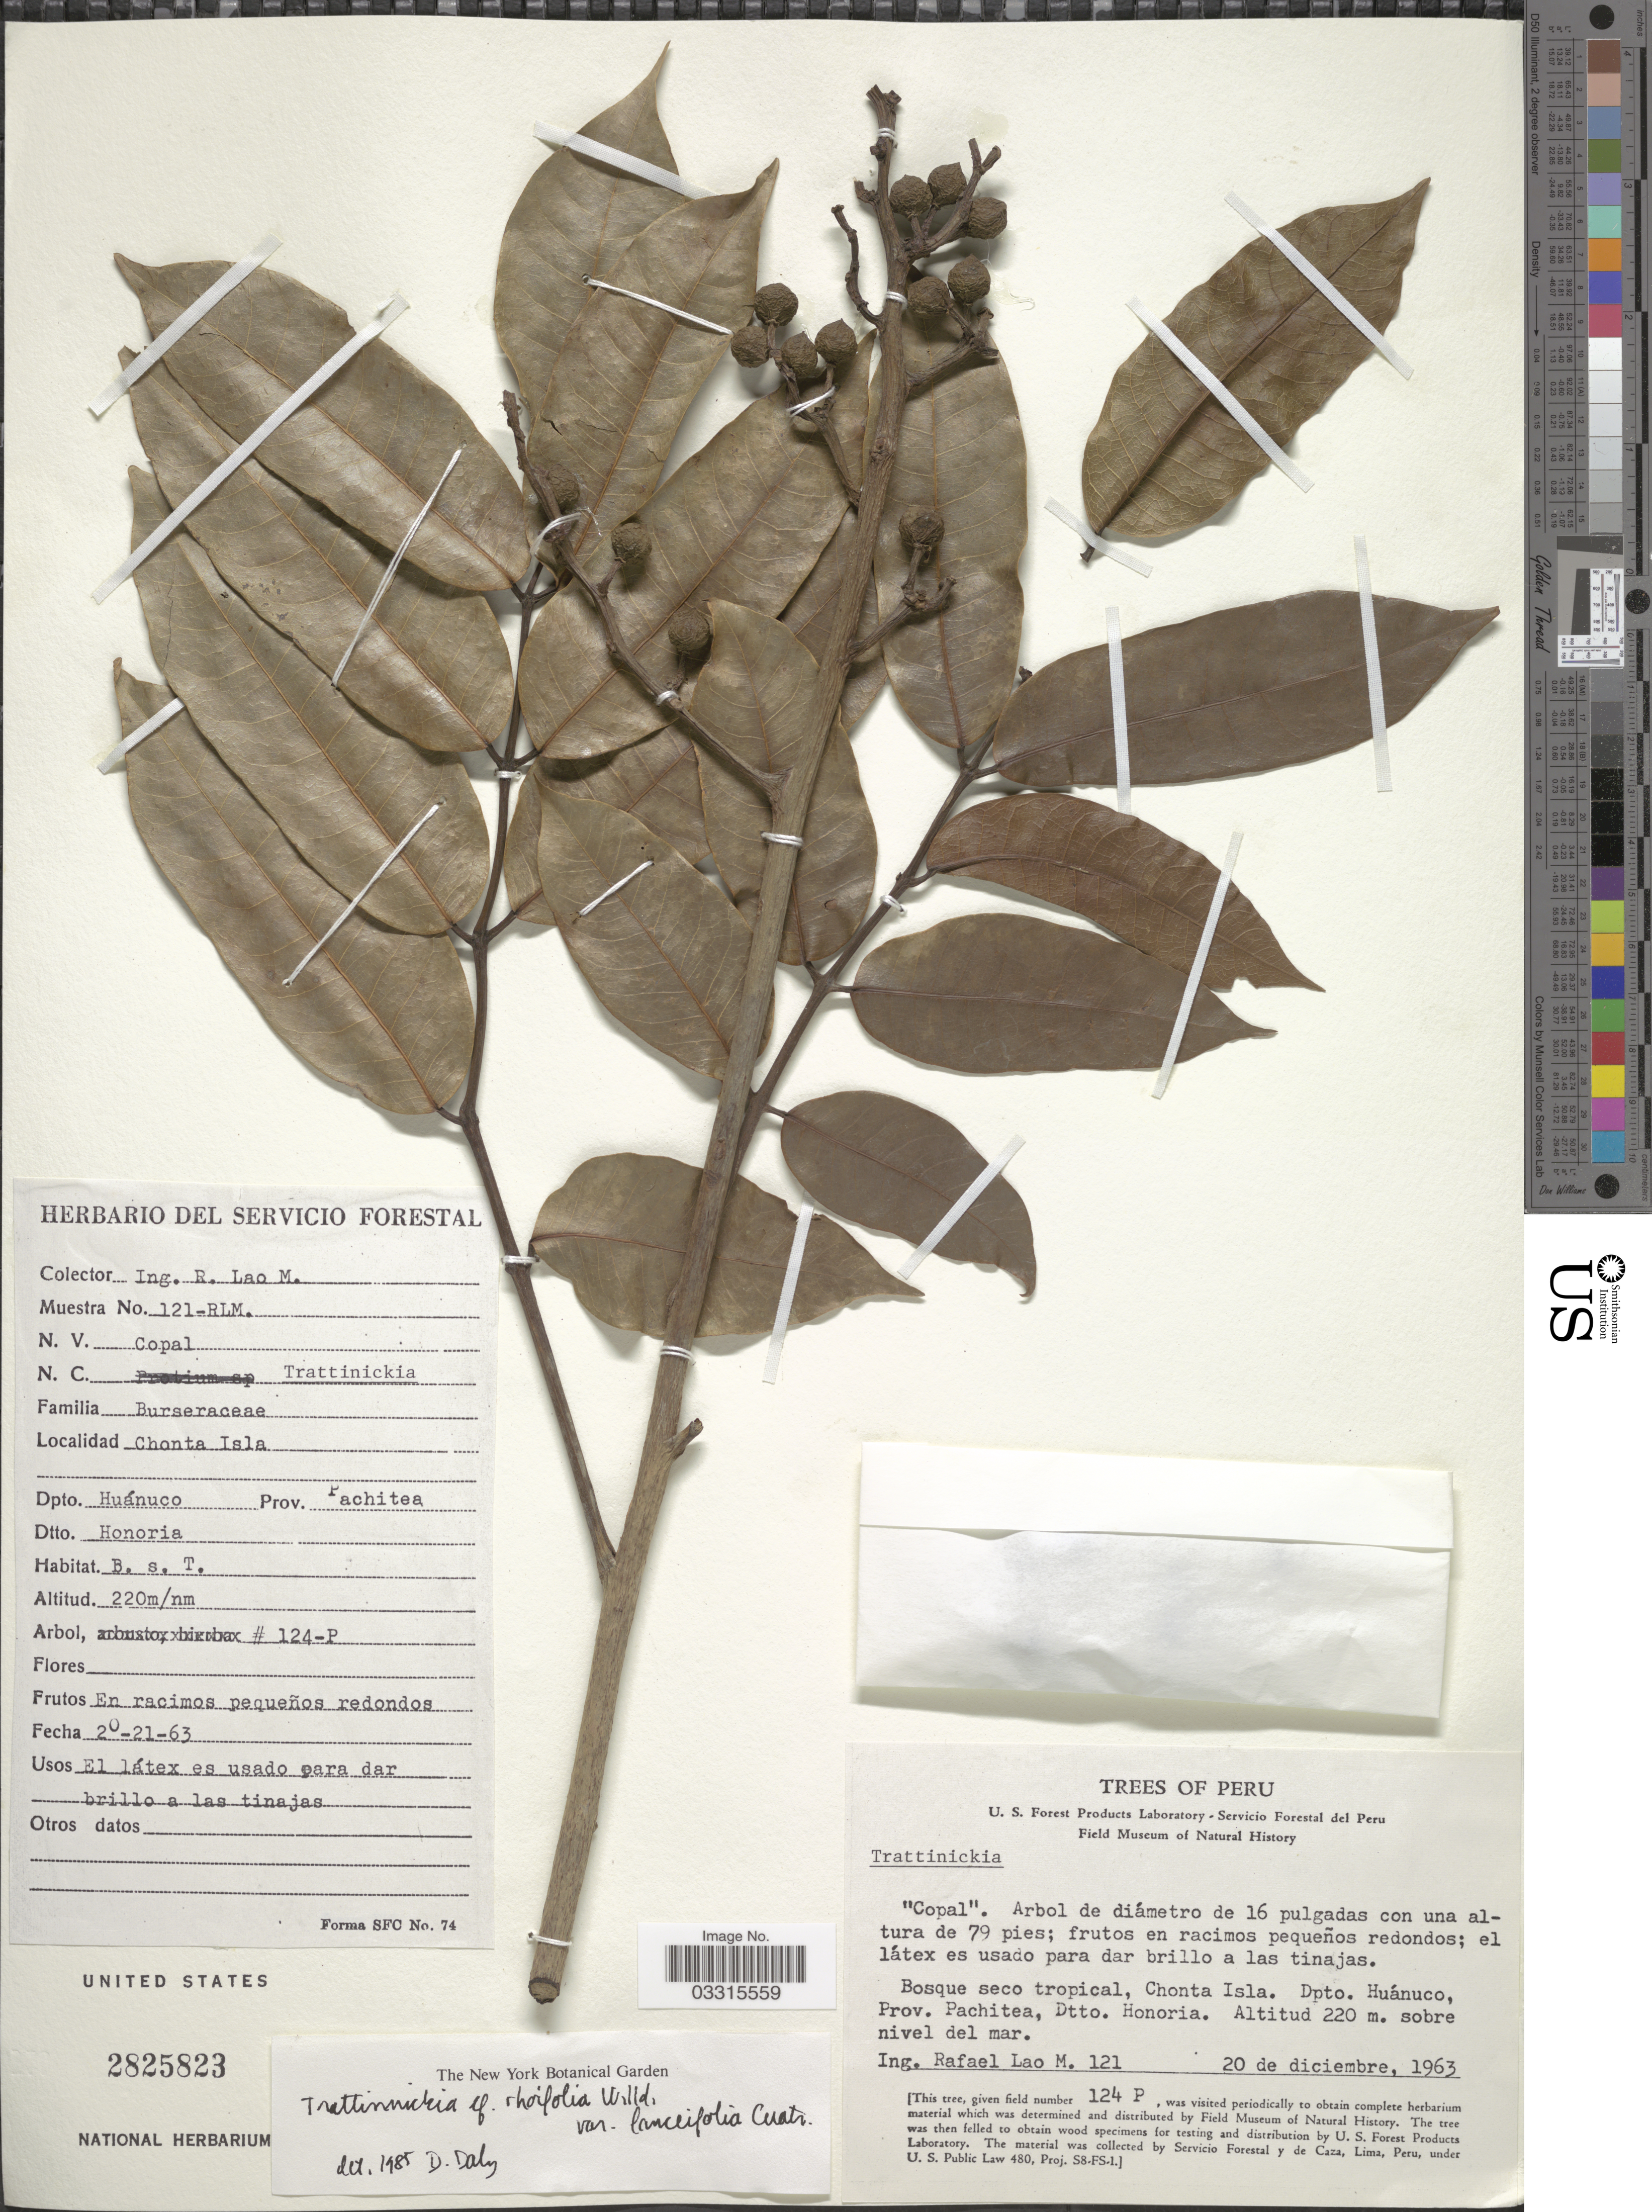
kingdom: Plantae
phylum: Tracheophyta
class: Magnoliopsida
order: Sapindales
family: Burseraceae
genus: Trattinnickia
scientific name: Trattinnickia rhoifolia var. lancifolia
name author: Cuatrec.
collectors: I. Lao M.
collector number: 121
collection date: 1963-12-20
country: Peru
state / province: Huánuco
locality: Bosque seco tropical, Chonta Isla. Dpto. Huánuco, Prov. Pachitea, Dtto. Honoria.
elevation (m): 220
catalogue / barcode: US 2825823